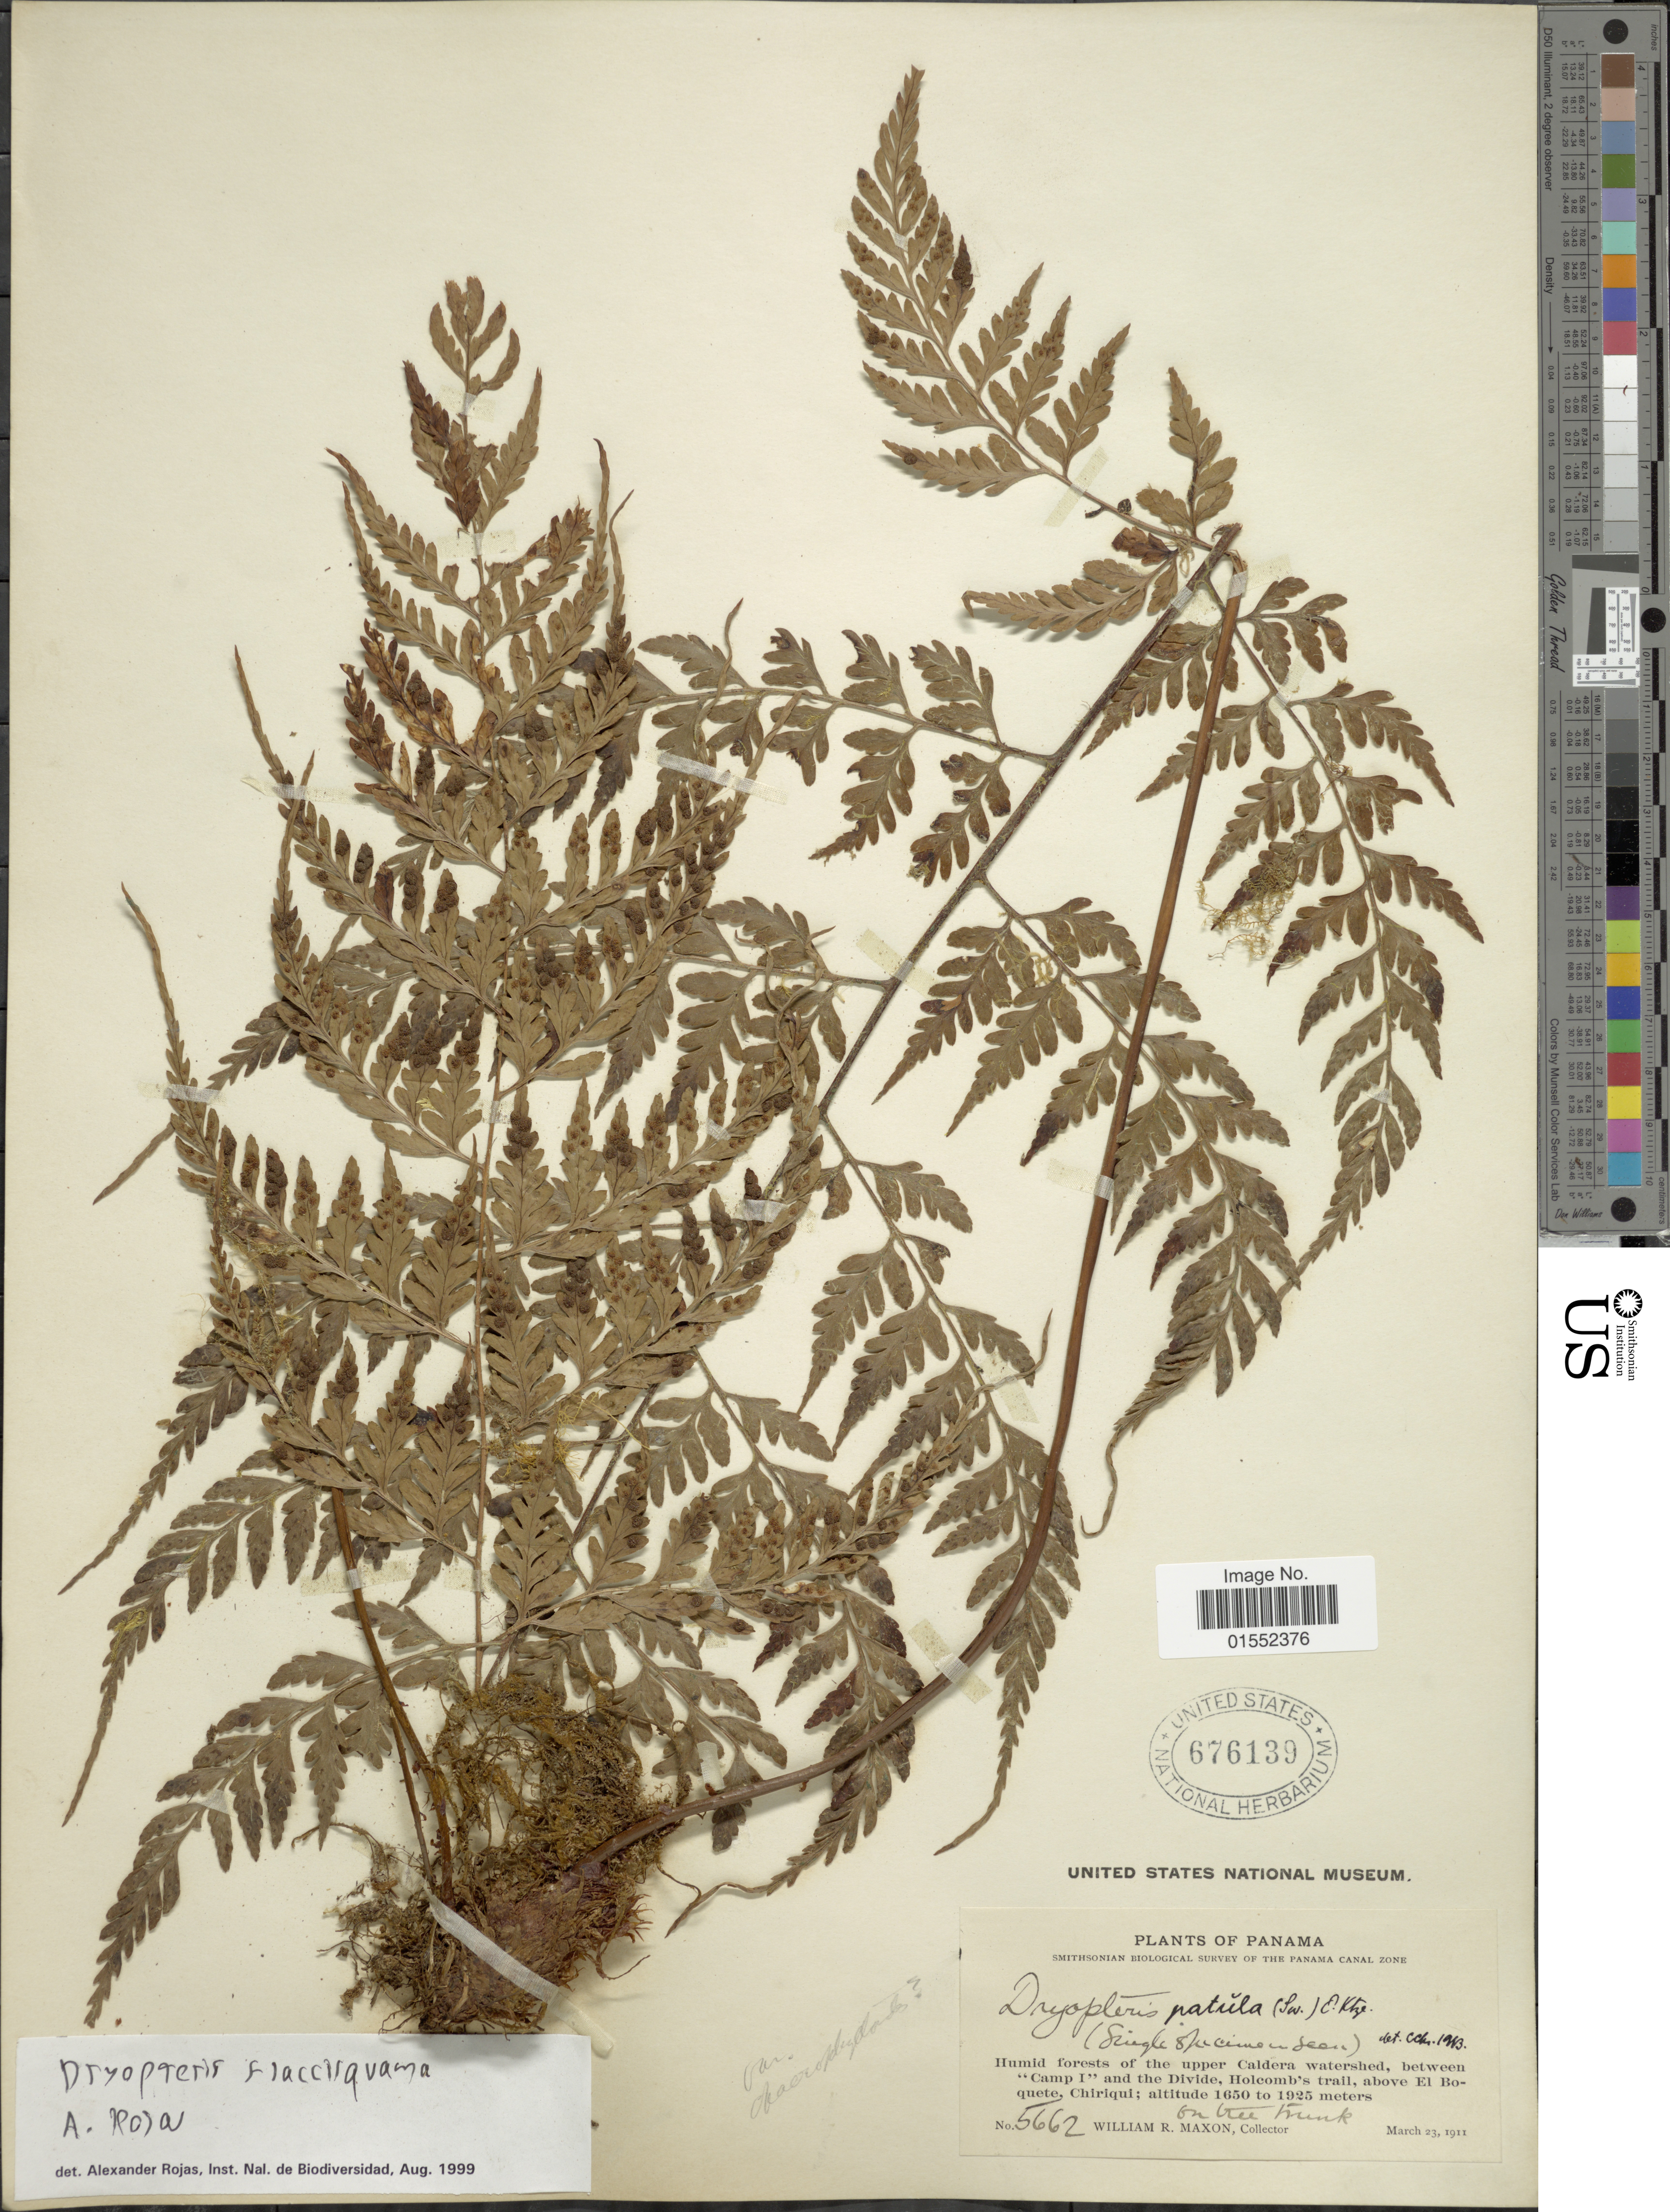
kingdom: Plantae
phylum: Tracheophyta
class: Polypodiopsida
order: Polypodiales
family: Dryopteridaceae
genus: Dryopteris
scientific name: Dryopteris flaccisquama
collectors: W. R. Maxon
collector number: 5662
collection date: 1911-03-23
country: Panama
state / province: Chiriqui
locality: Humid forests of the upper Caldera watershed, between "Camp I" and the Divide, Holcomb's trail, above El Boquete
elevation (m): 1650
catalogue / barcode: US 676139